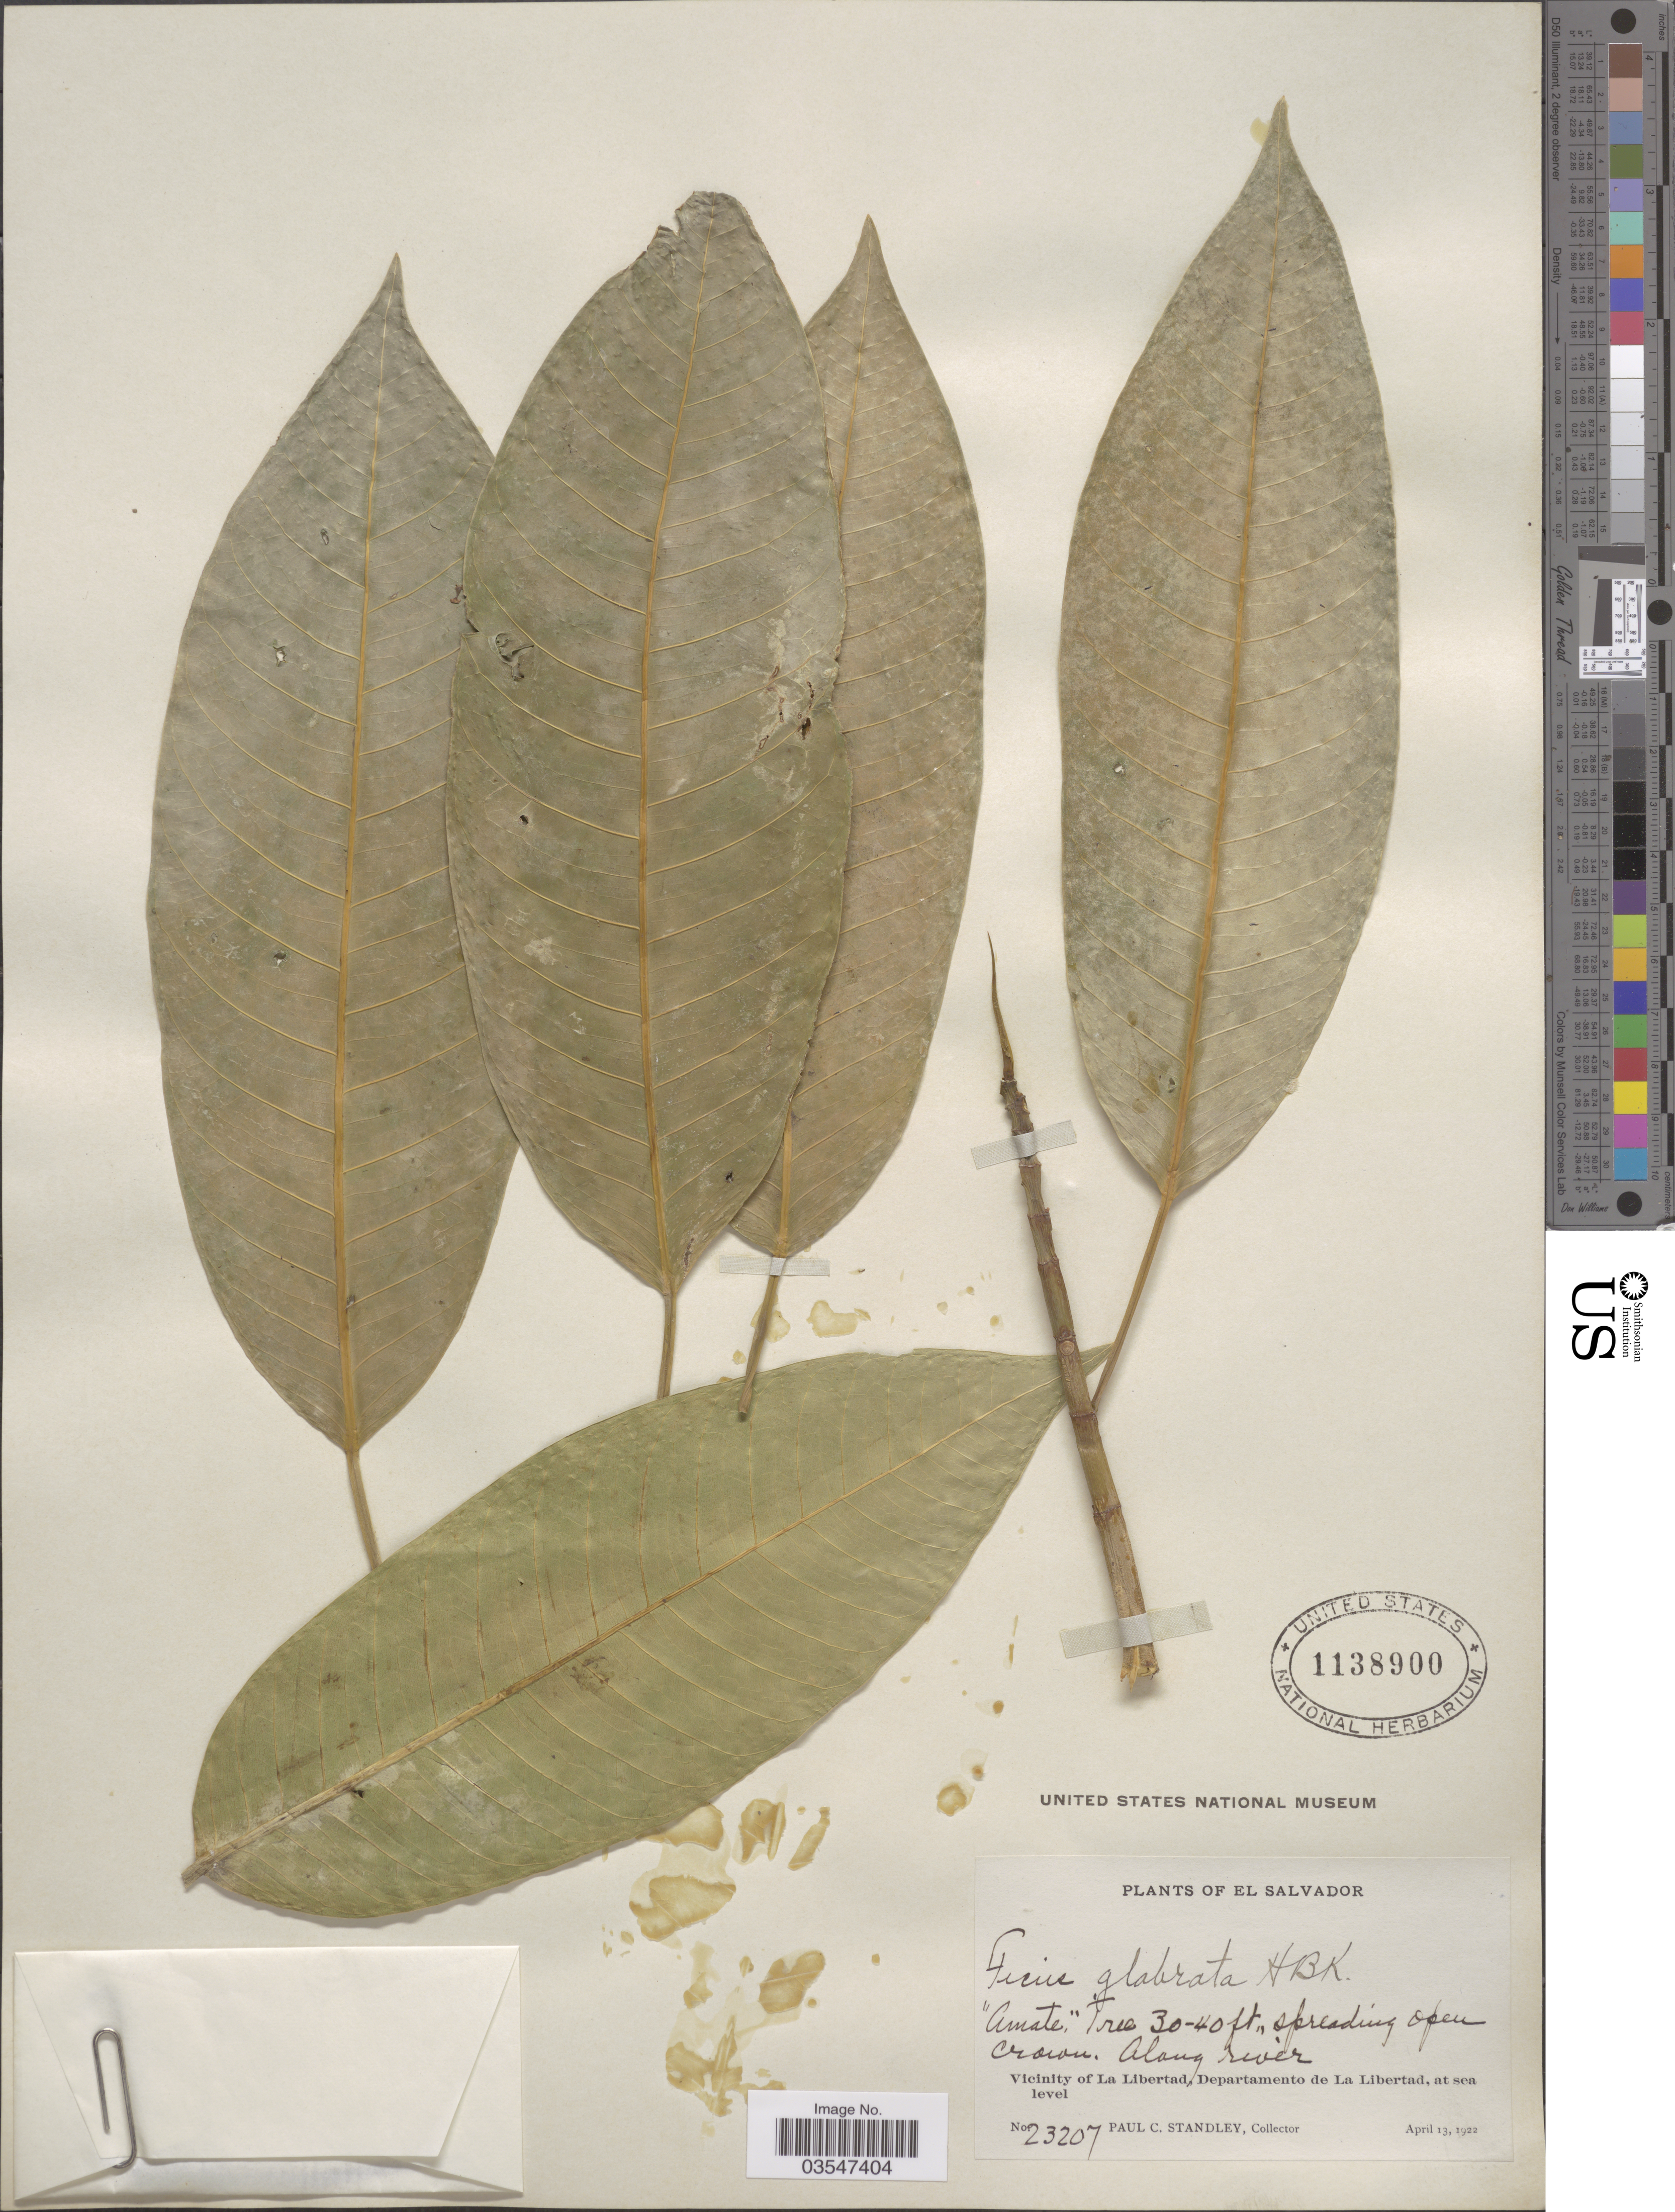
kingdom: Plantae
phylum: Tracheophyta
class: Magnoliopsida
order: Rosales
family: Moraceae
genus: Ficus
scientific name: Ficus insipida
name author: Willd.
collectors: P. C. Standley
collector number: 23207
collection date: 1922-04-13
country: El Salvador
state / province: La Libertad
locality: Vicinity of La Libertad, Departamento de La Libertad.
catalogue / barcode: US 1138900